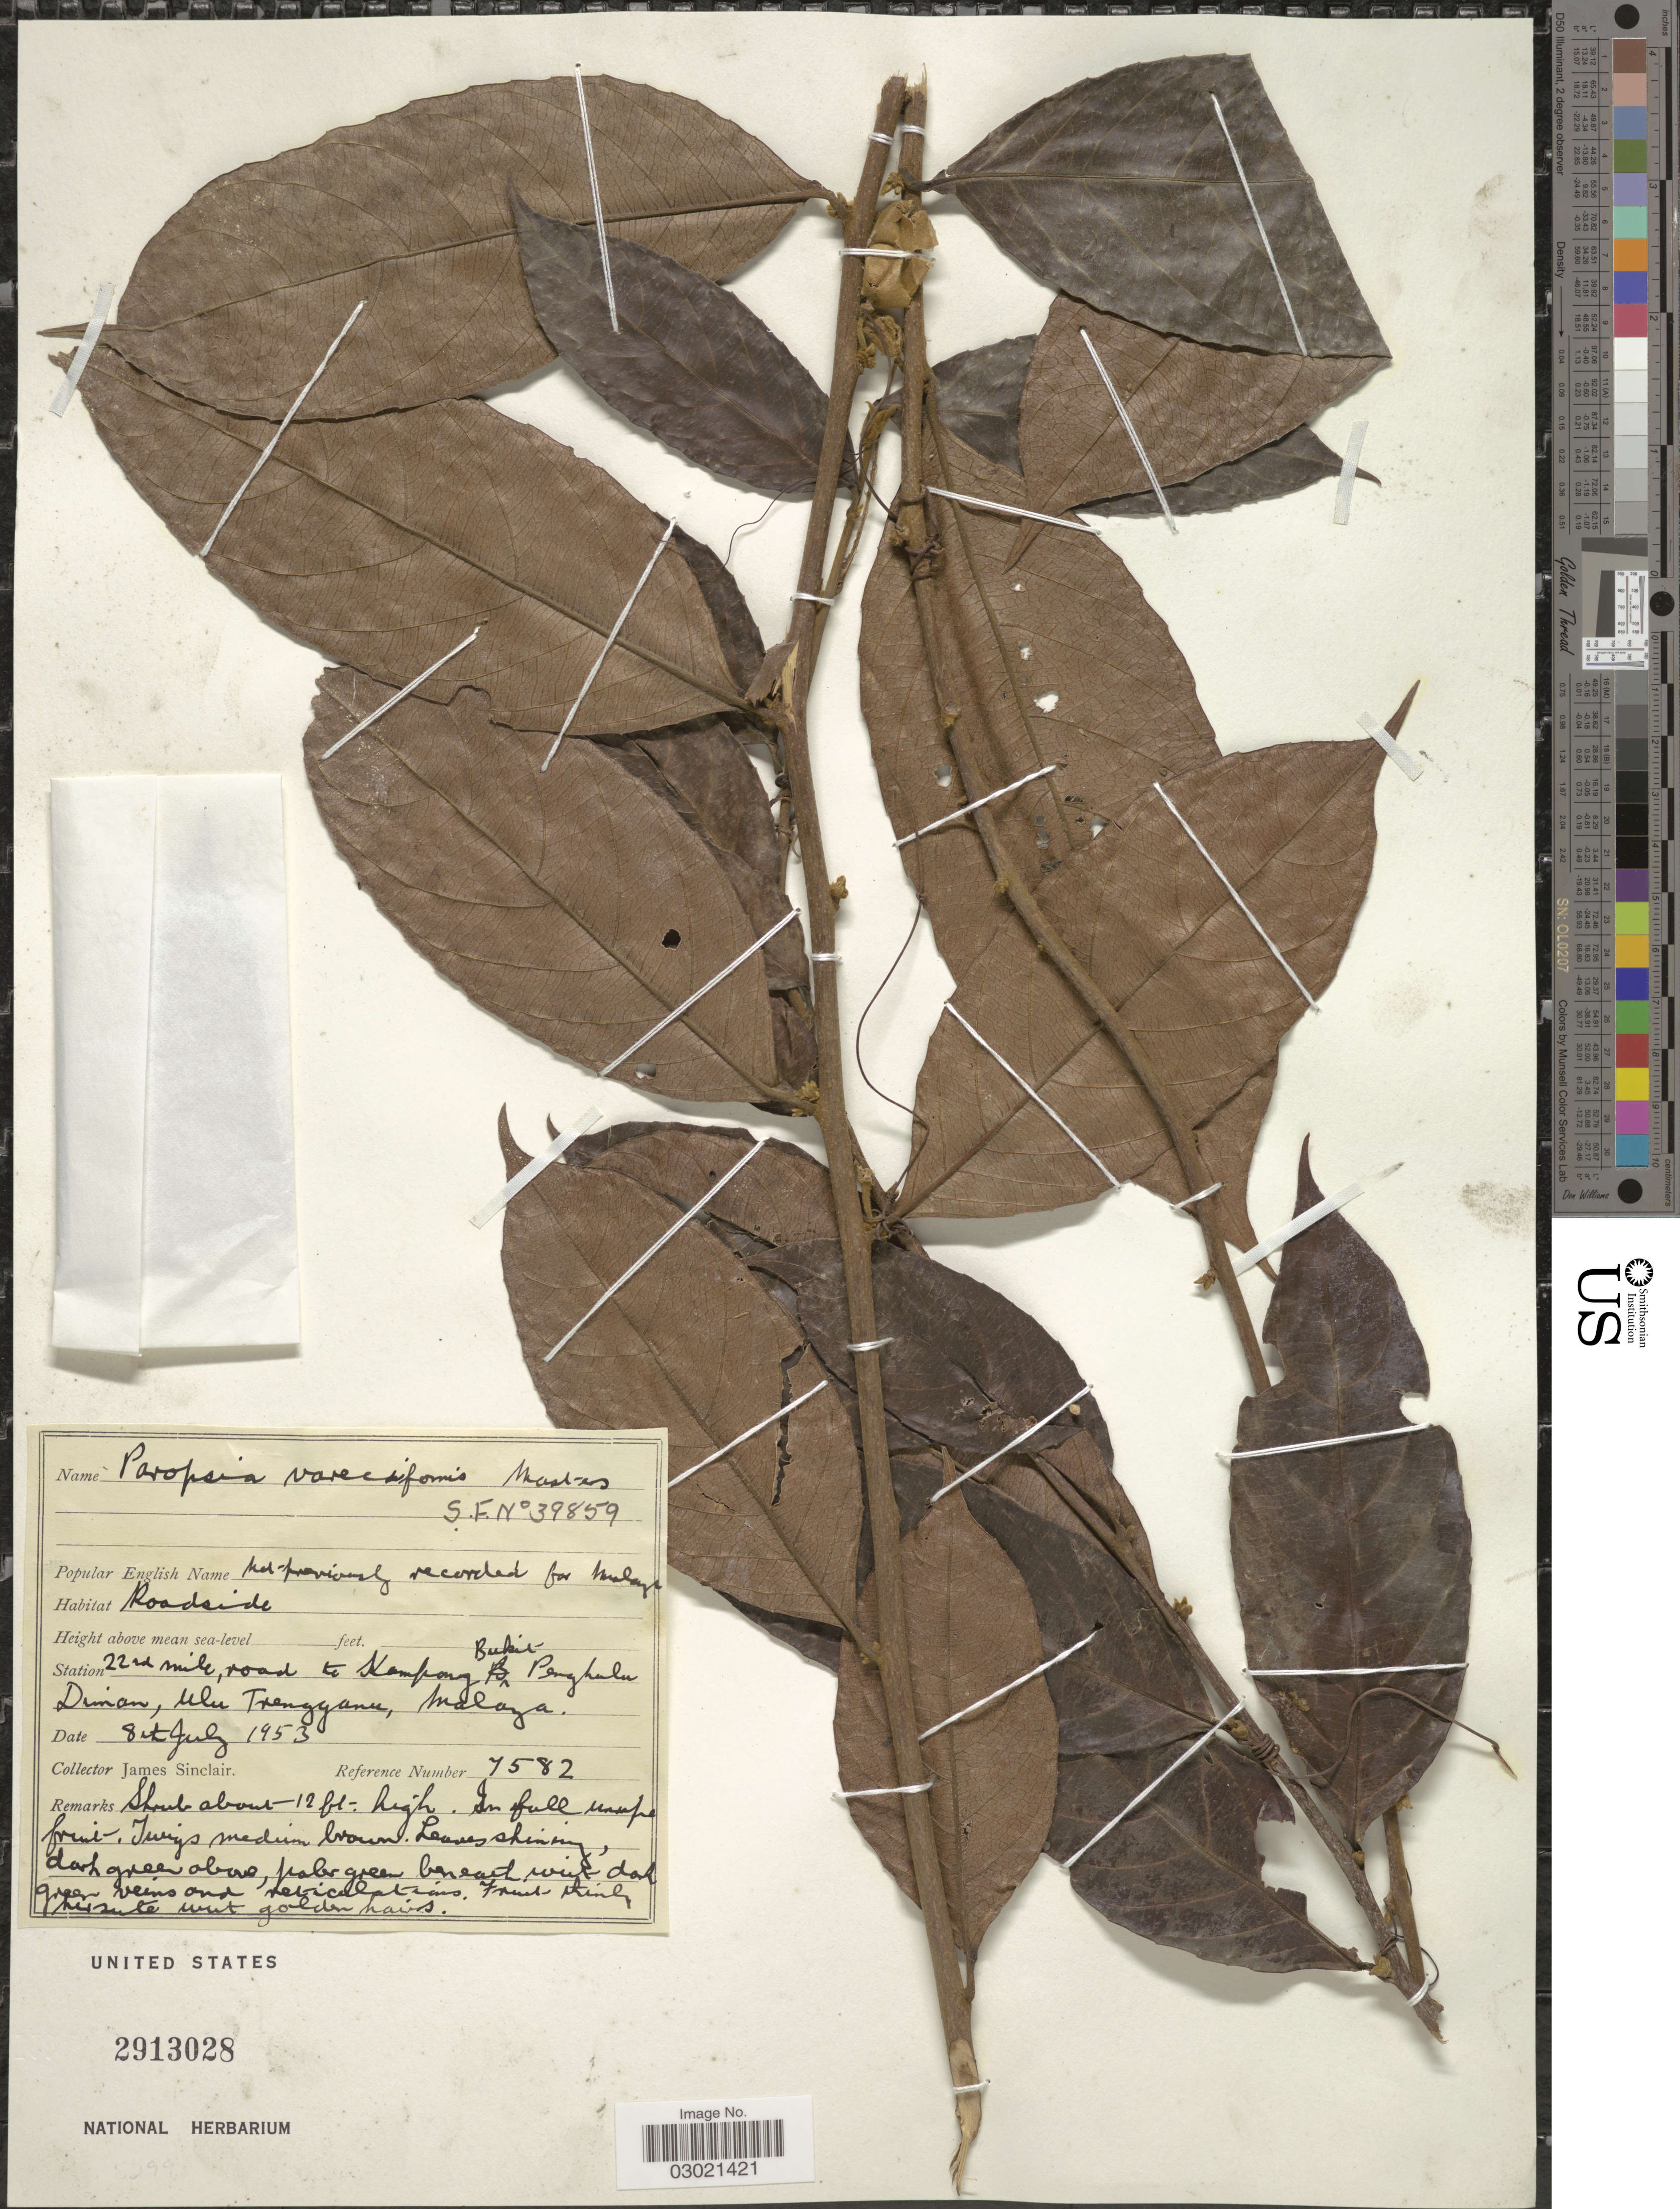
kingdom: Plantae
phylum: Tracheophyta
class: Magnoliopsida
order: Malpighiales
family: Passifloraceae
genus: Paropsia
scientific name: Paropsia vareciformis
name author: (Griff.) Mast.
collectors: J. Sinclair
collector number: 7582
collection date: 1953-07-08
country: Malaysia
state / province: Terengganu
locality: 22nd mile, road to Kamong Bukit Penghulu Diman, Ulu Trengganu, Malaya.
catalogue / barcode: US 2913028